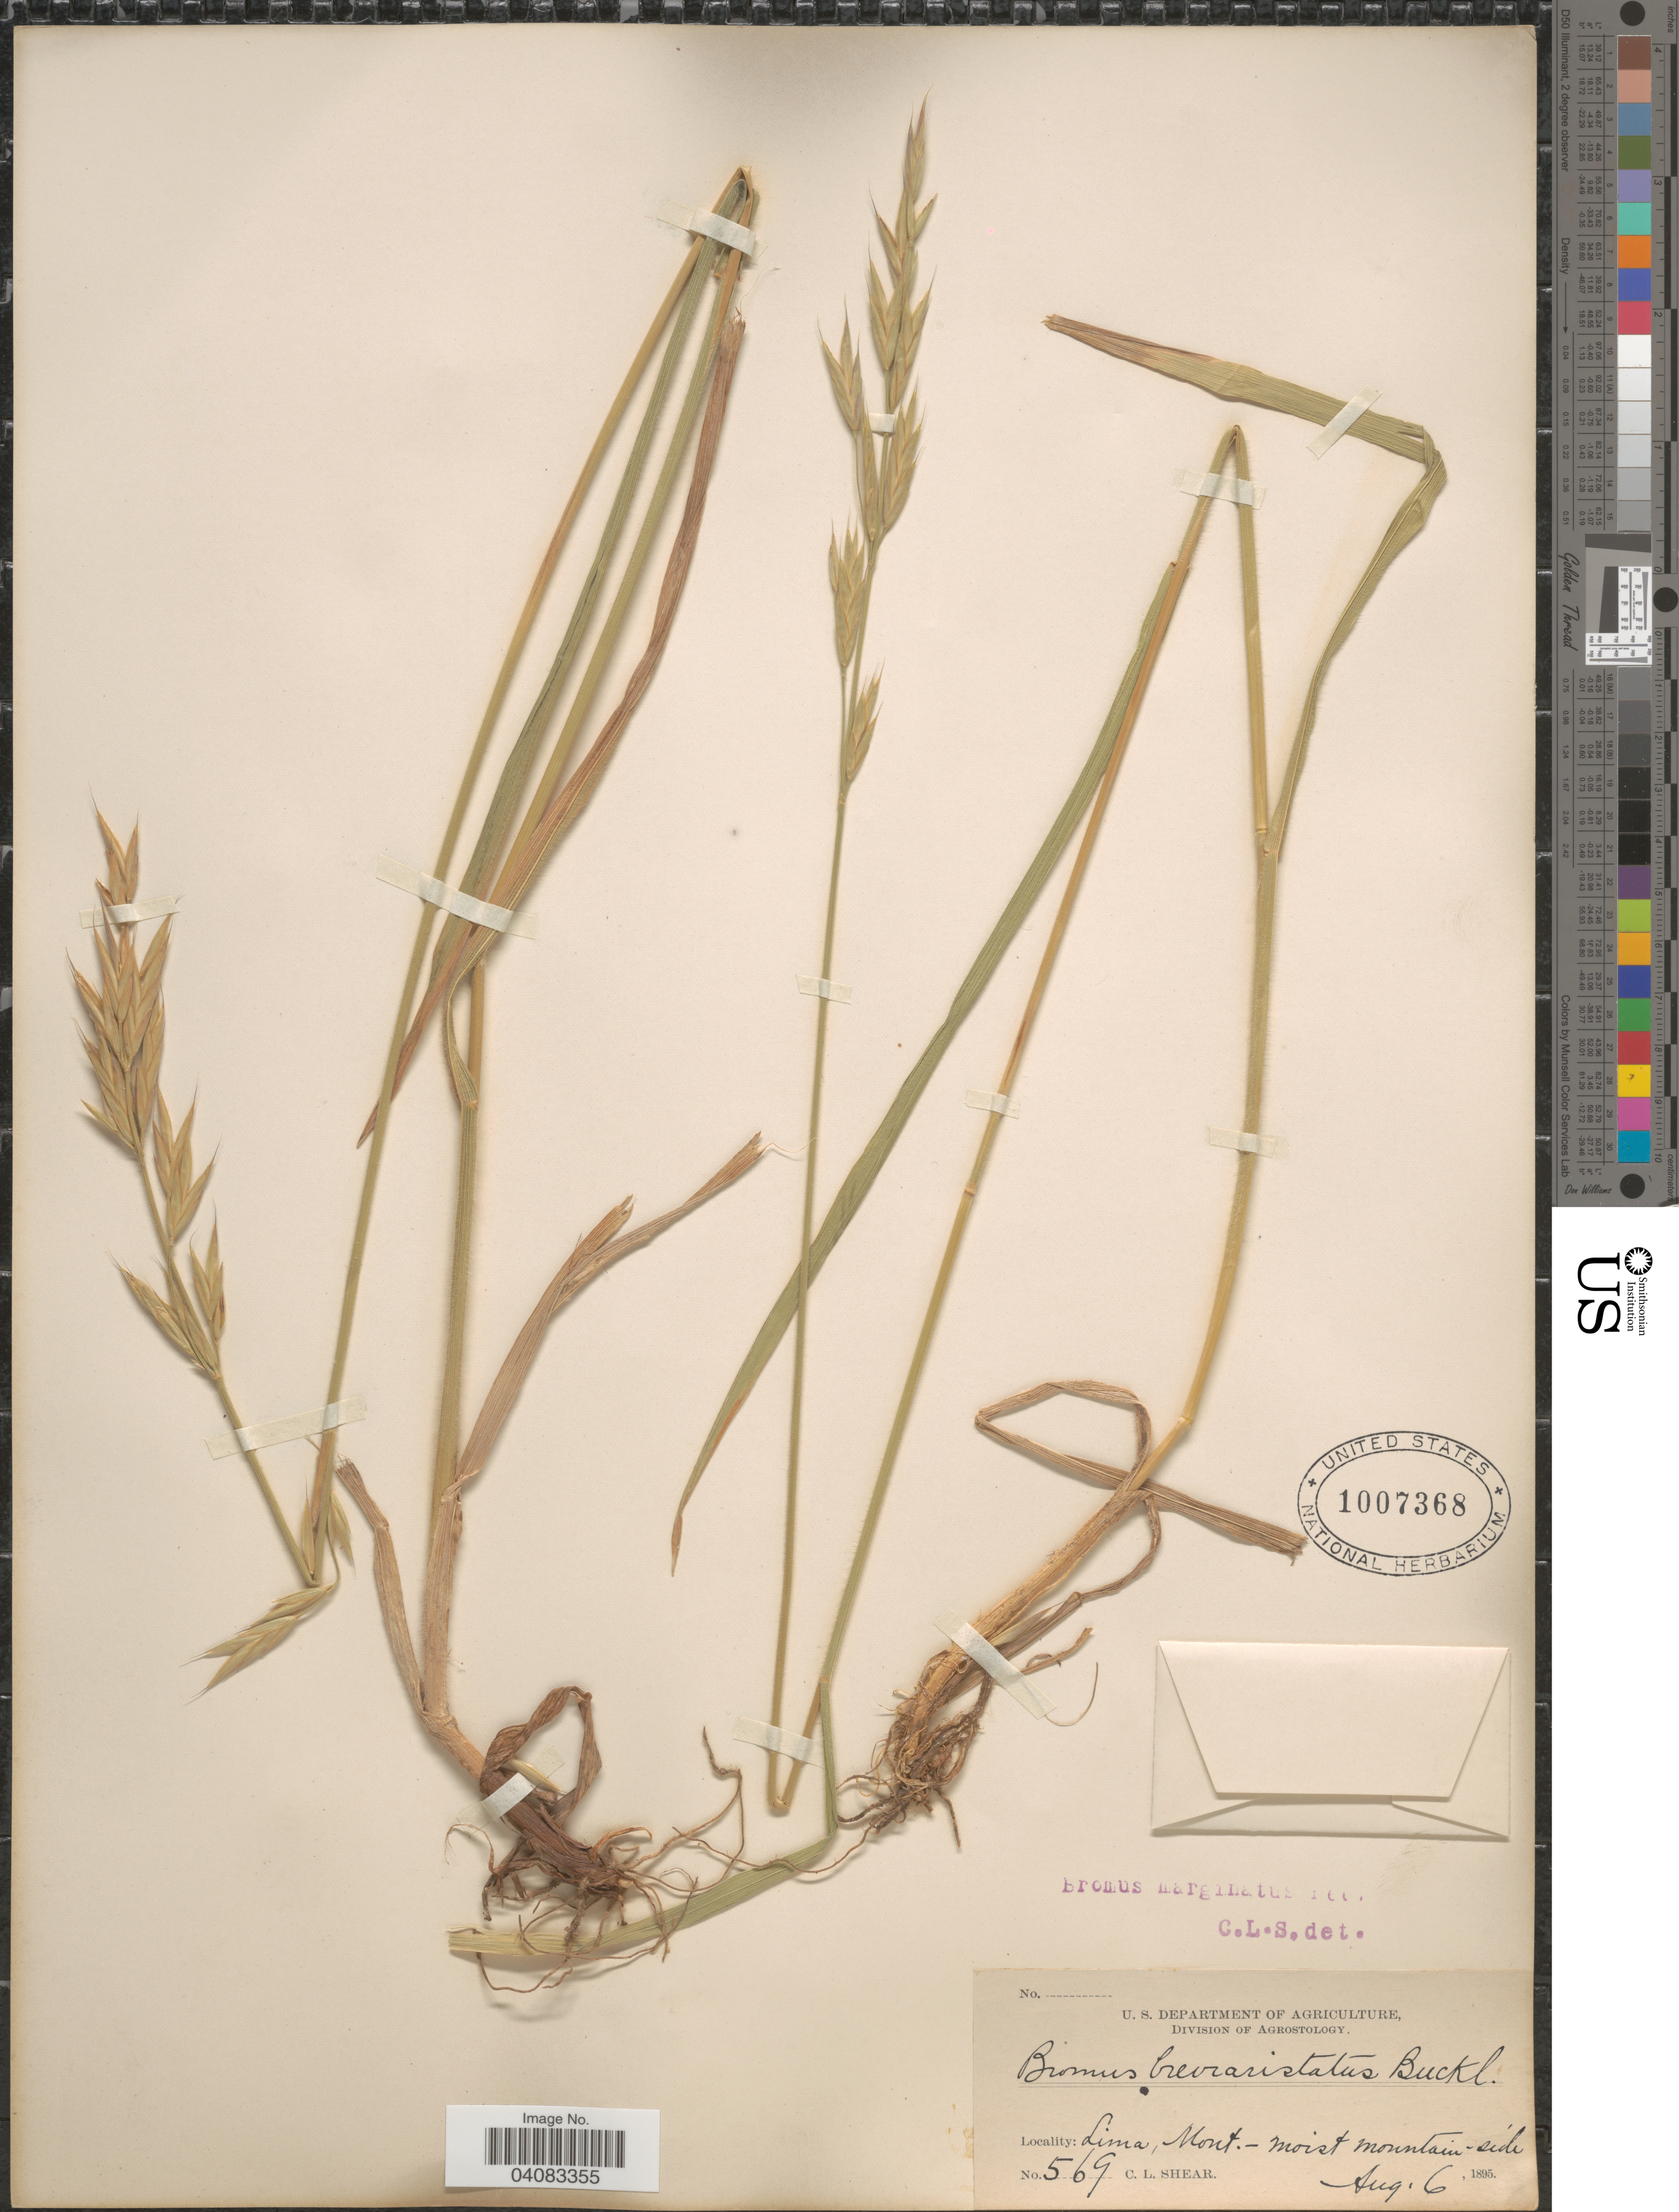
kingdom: Plantae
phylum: Tracheophyta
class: Liliopsida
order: Poales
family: Poaceae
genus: Bromus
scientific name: Bromus marginatus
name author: Nees ex Steud.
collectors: C. L. Shear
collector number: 569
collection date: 1895-08-06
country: United States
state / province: Montana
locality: Lima, moist mountain side.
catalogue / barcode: US 1007368